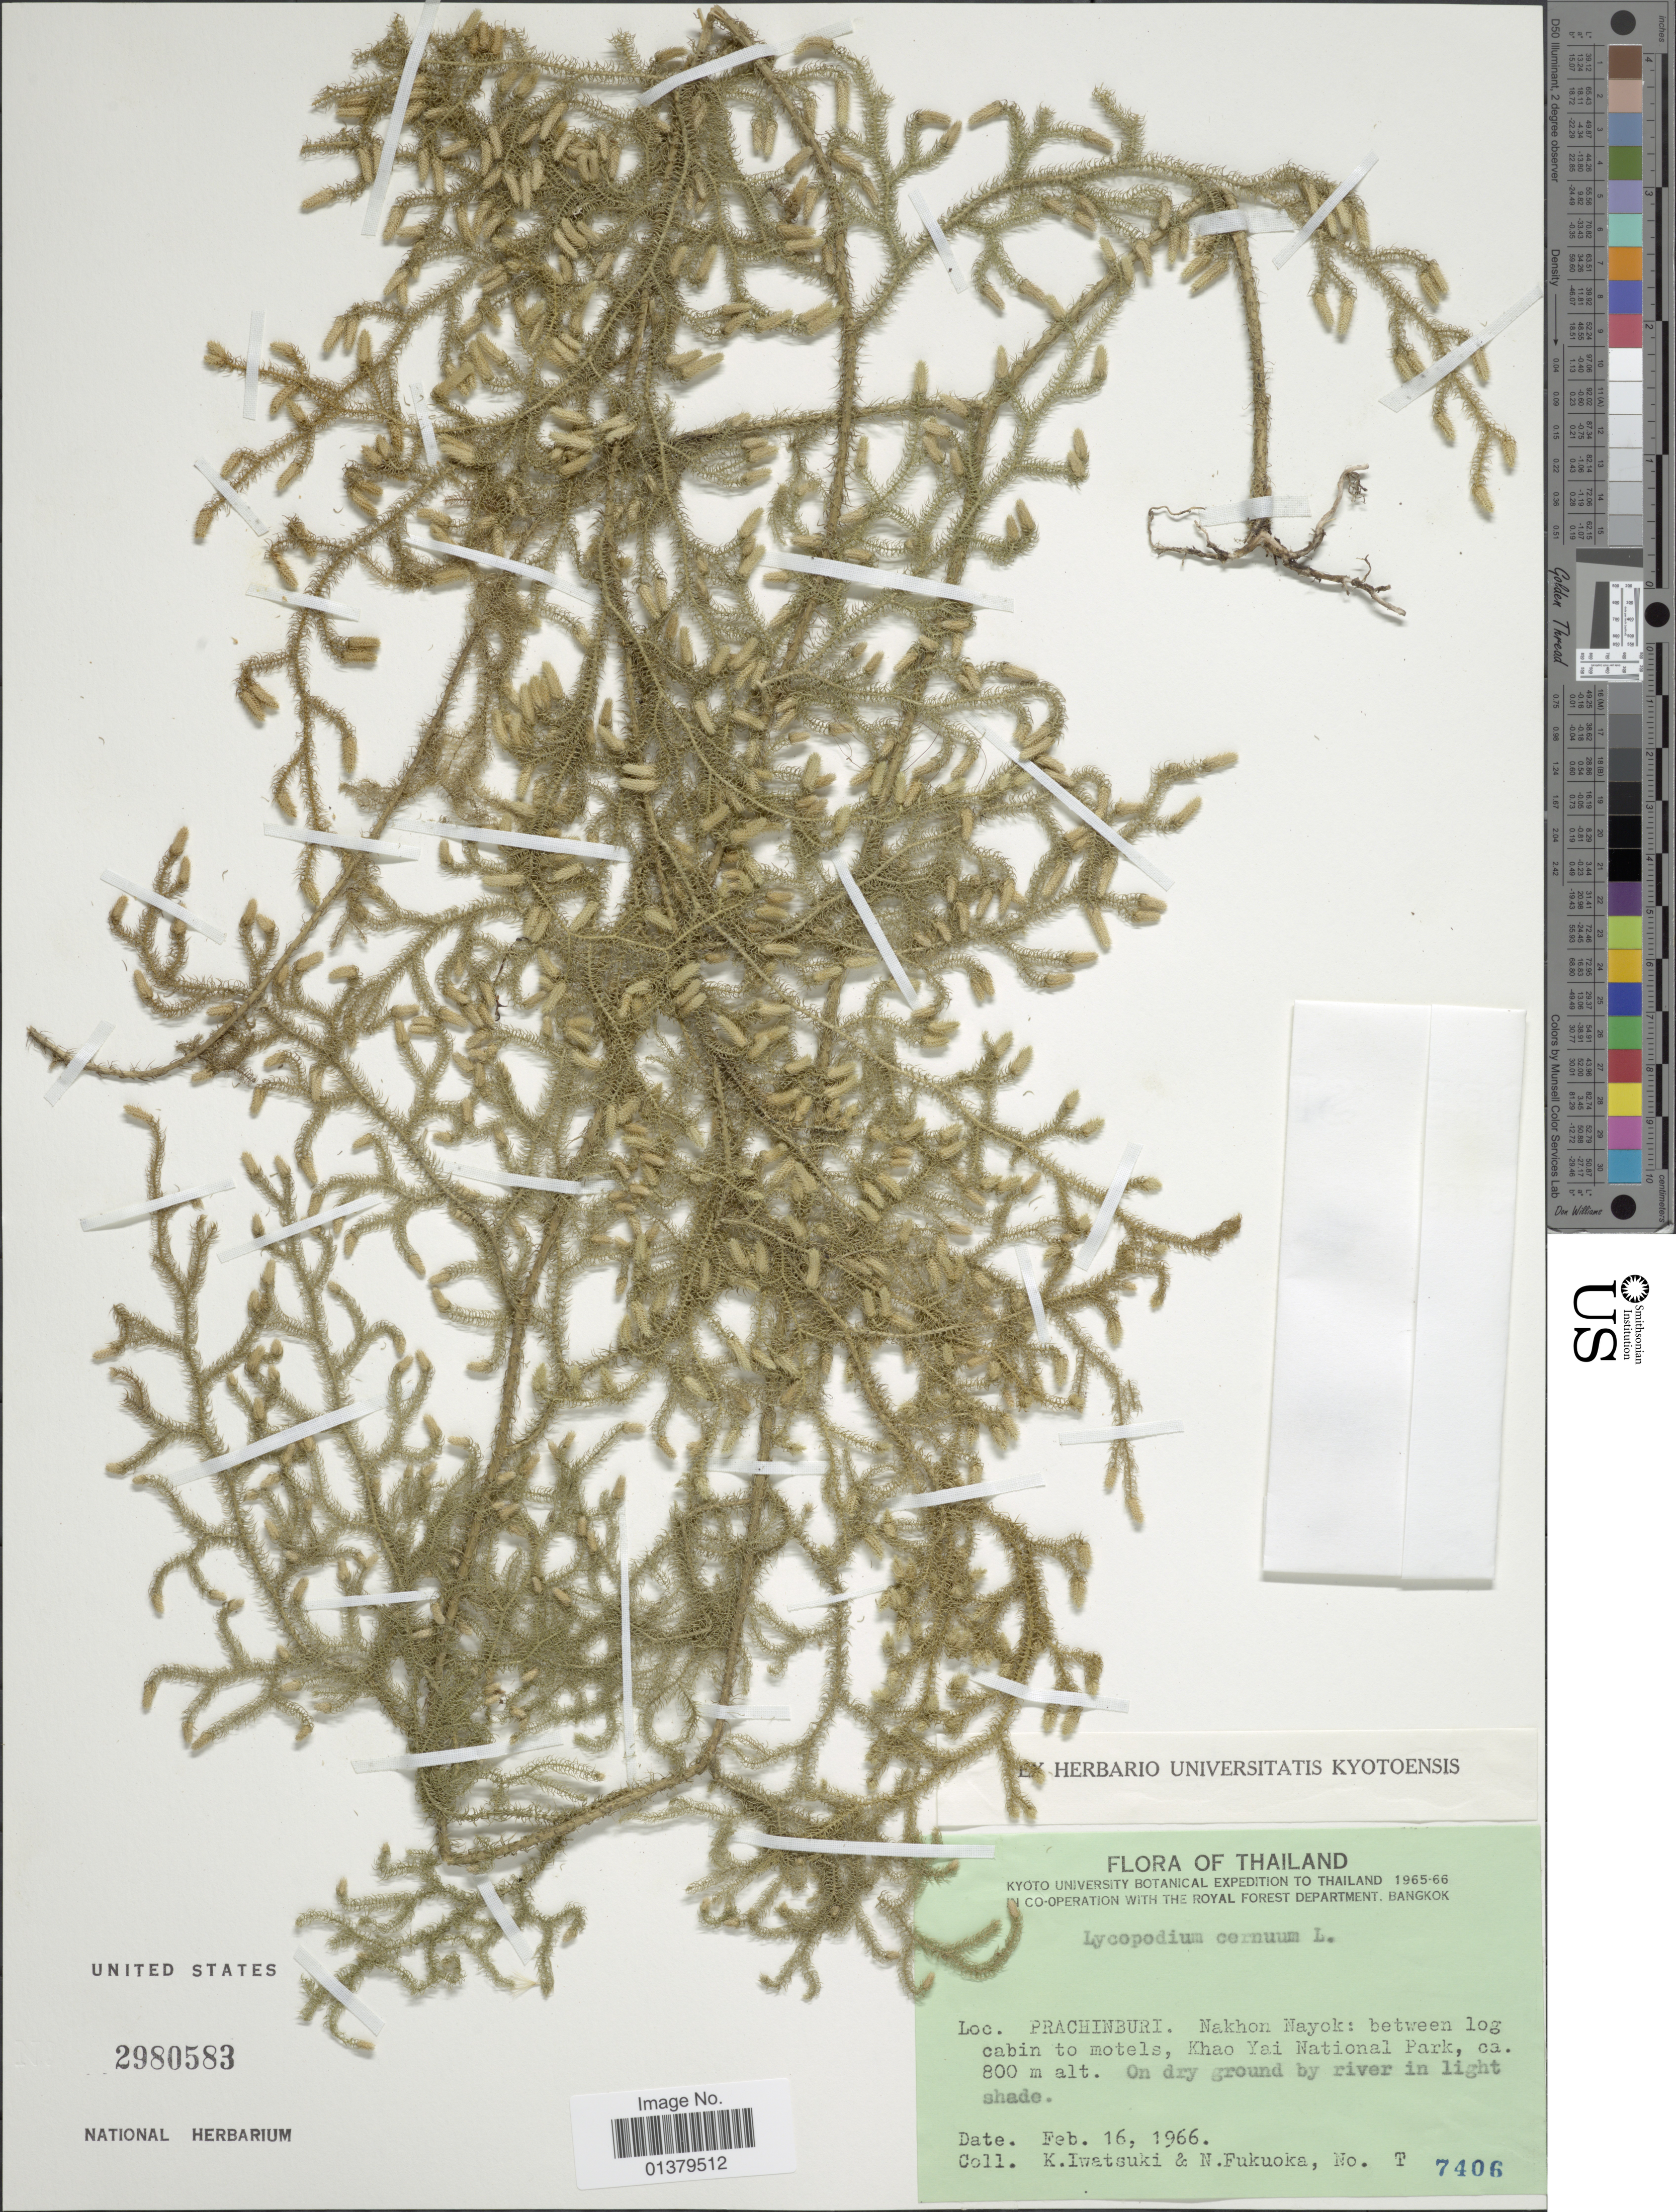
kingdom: Plantae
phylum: Tracheophyta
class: Lycopodiopsida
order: Lycopodiales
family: Lycopodiaceae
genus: Palhinhaea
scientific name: Palhinhaea cernua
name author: (L.) Vasc. & Franco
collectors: K. Iwatsuki & N. Fukuoka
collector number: T 7406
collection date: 1966-02-16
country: Thailand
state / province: Prachin Buri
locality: Nakhon Nayok: between log cabin to motels, Khao Yai National Park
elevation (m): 800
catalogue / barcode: US 2980583